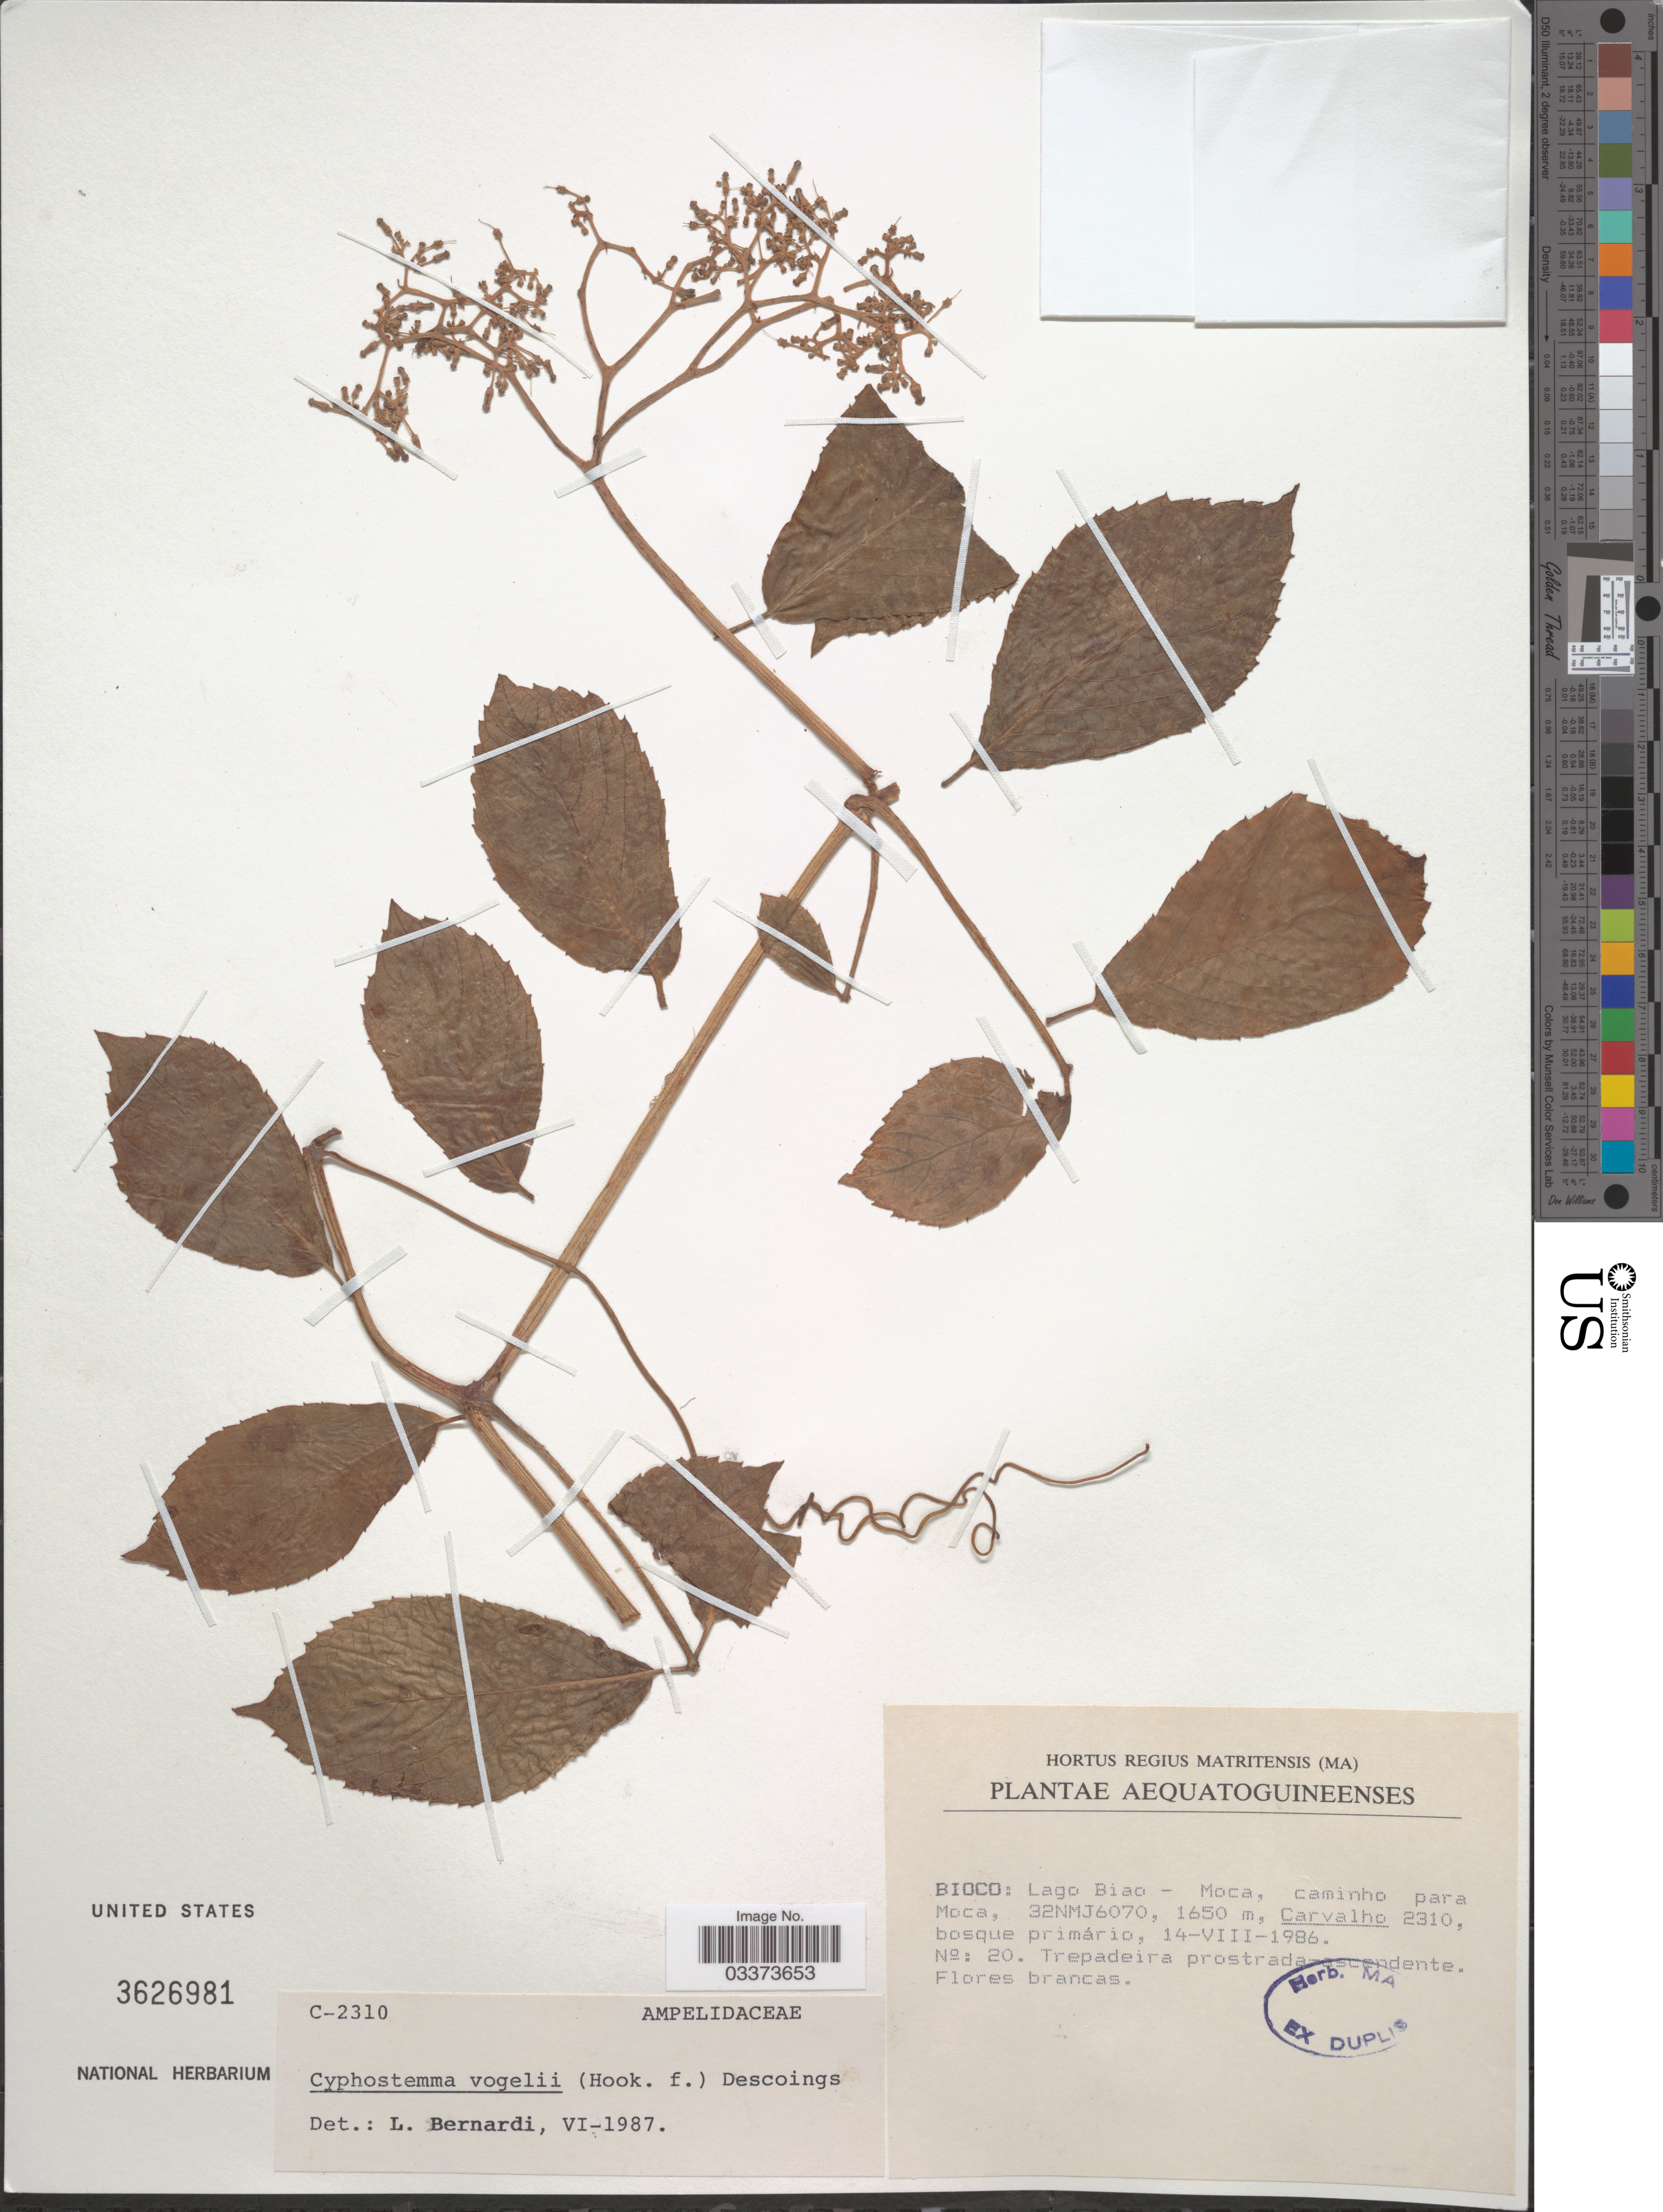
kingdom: Plantae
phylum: Tracheophyta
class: Magnoliopsida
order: Vitales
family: Vitaceae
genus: Cyphostemma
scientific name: Cyphostemma vogelii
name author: (Hook. f.) Desc.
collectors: Carvalho, --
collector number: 2310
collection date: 1986-08-14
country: Equatorial Guinea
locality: Aequatoguineenses. Bioco: Lago Biao - Moca, caminho para Moca, 32NMJ6070.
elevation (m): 1650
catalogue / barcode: US 3626981